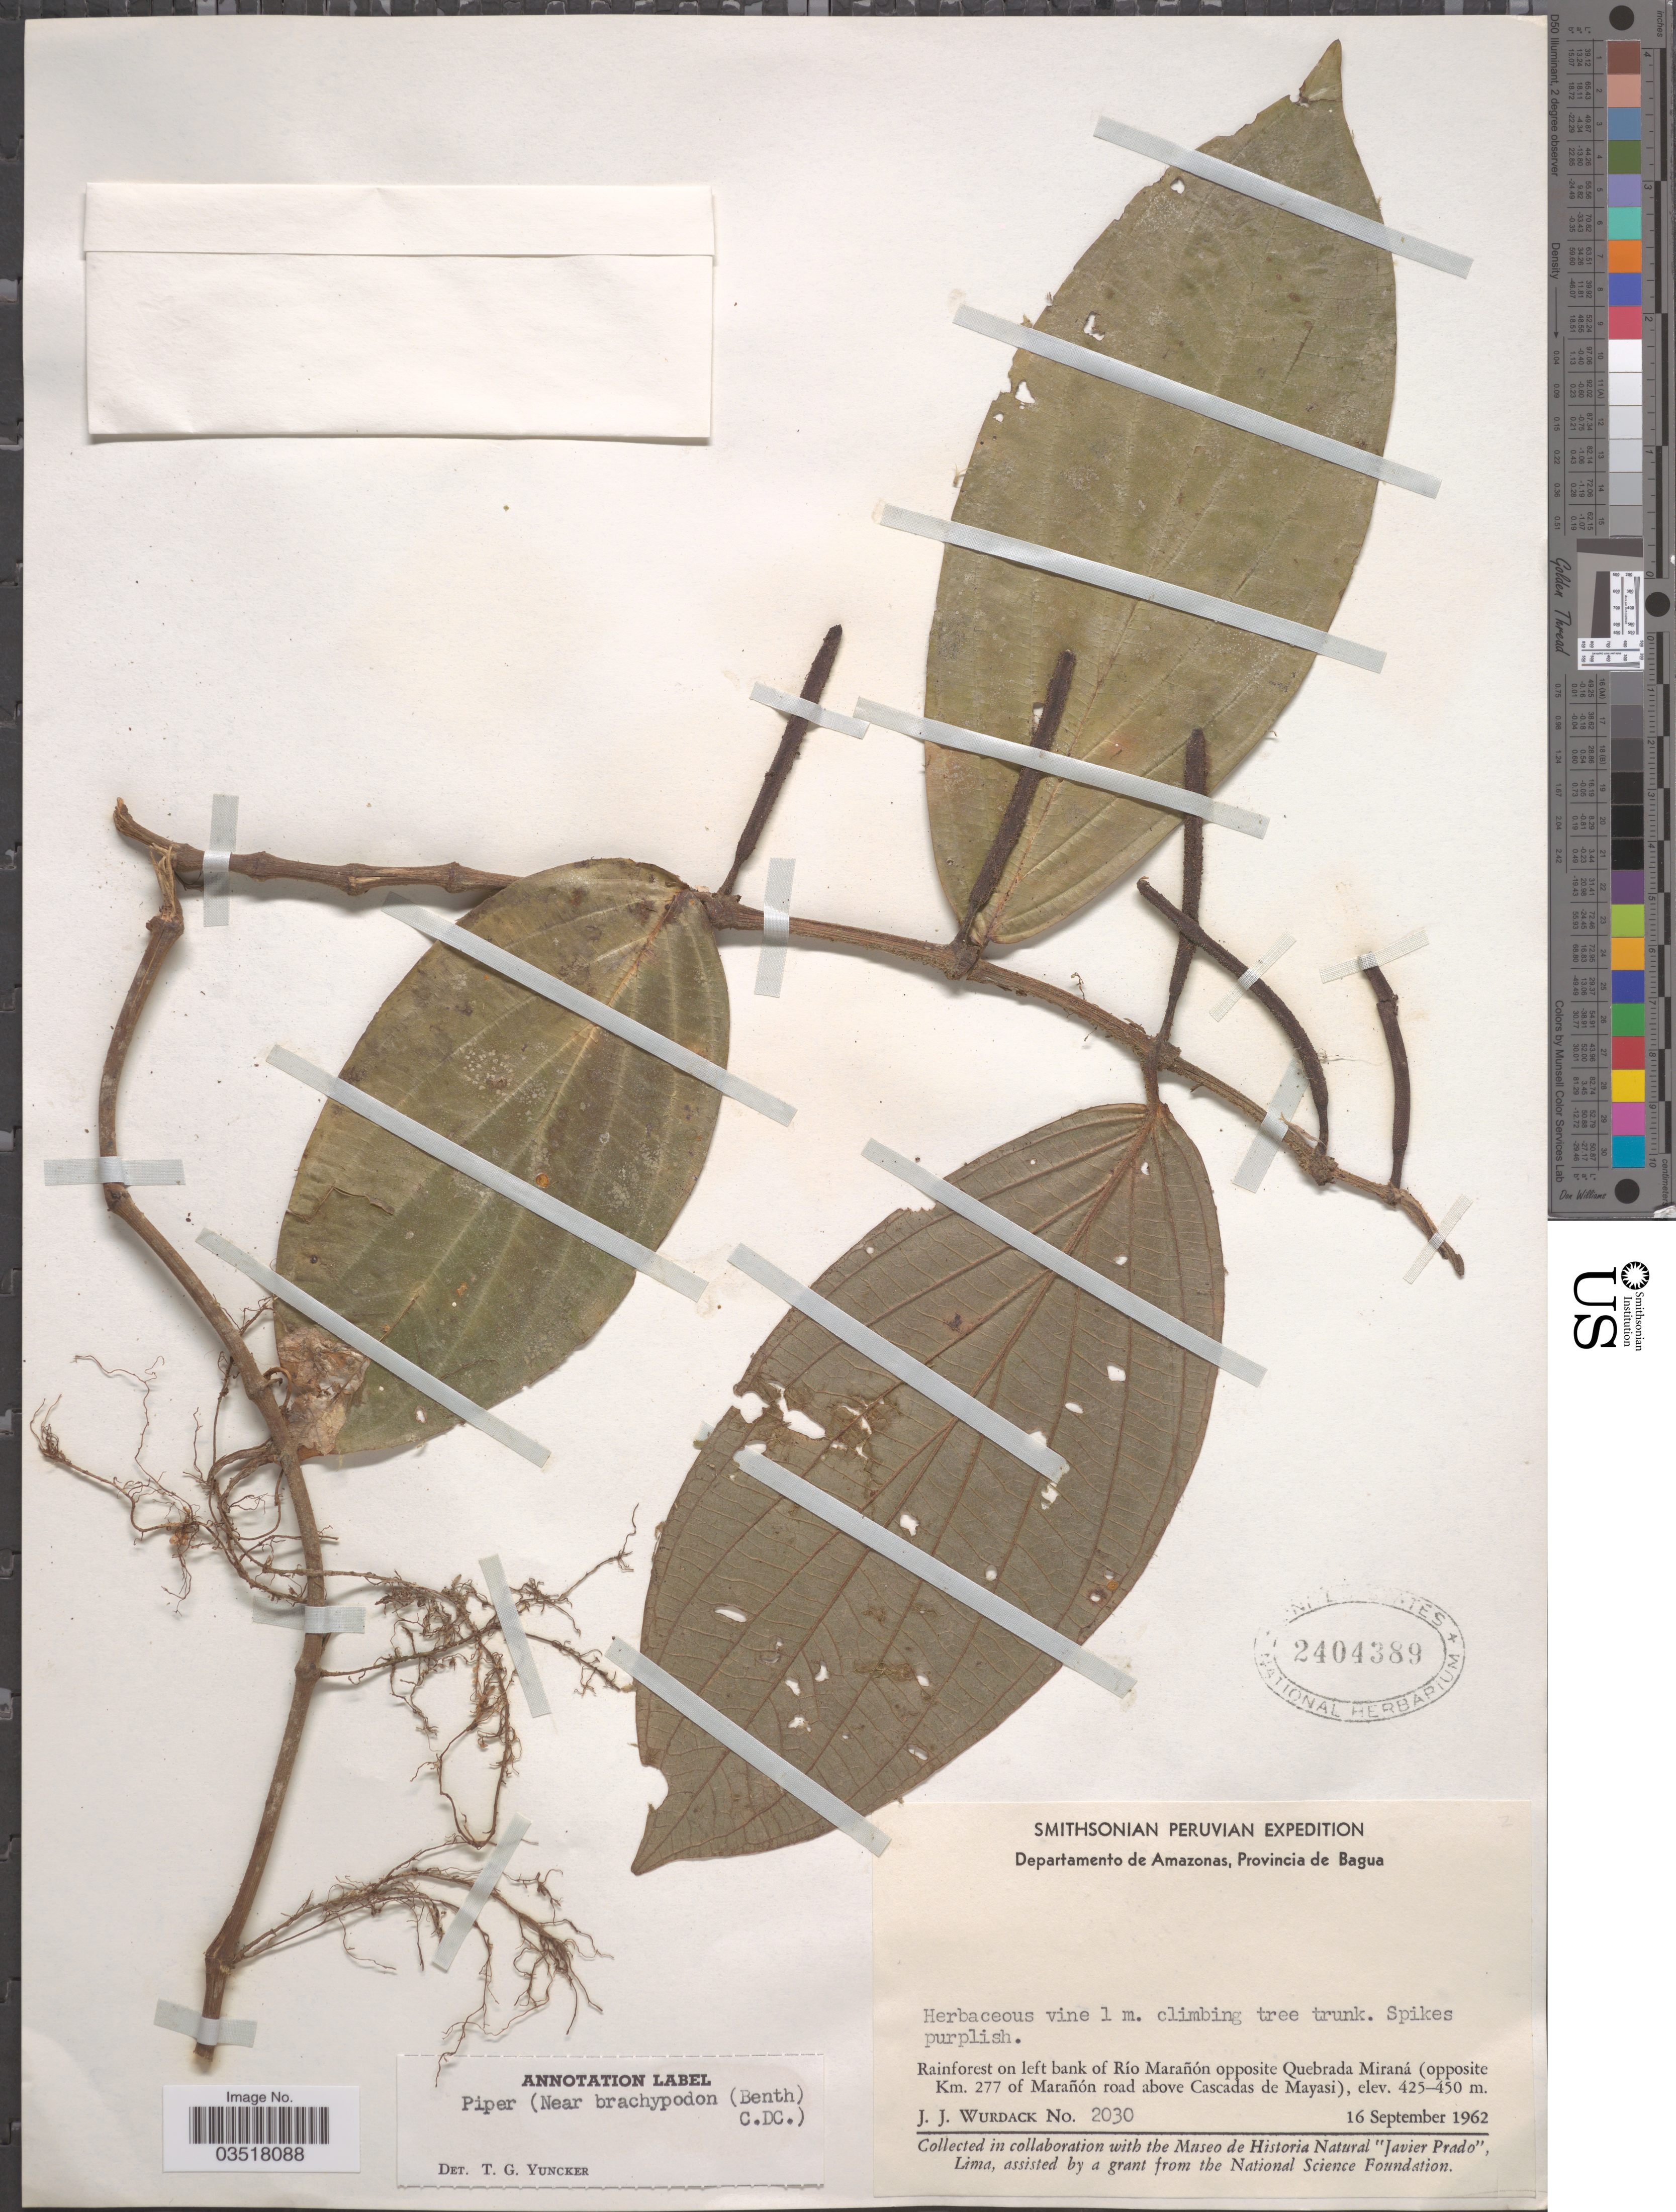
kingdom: Plantae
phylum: Tracheophyta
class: Magnoliopsida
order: Piperales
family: Piperaceae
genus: Piper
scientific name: Piper brachypodon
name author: (Benth.) C. DC.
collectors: J. J. Wurdack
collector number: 2030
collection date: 1962-09-16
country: Peru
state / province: Amazonas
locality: Departamento de Amazonas, Provincia de Bagua. Rainforest on left bank of Río Marañón opposite Quebrada Miraná (opposite Km. 277 of Marañón road above Cascadas de Mayasi).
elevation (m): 425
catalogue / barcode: US 2404389